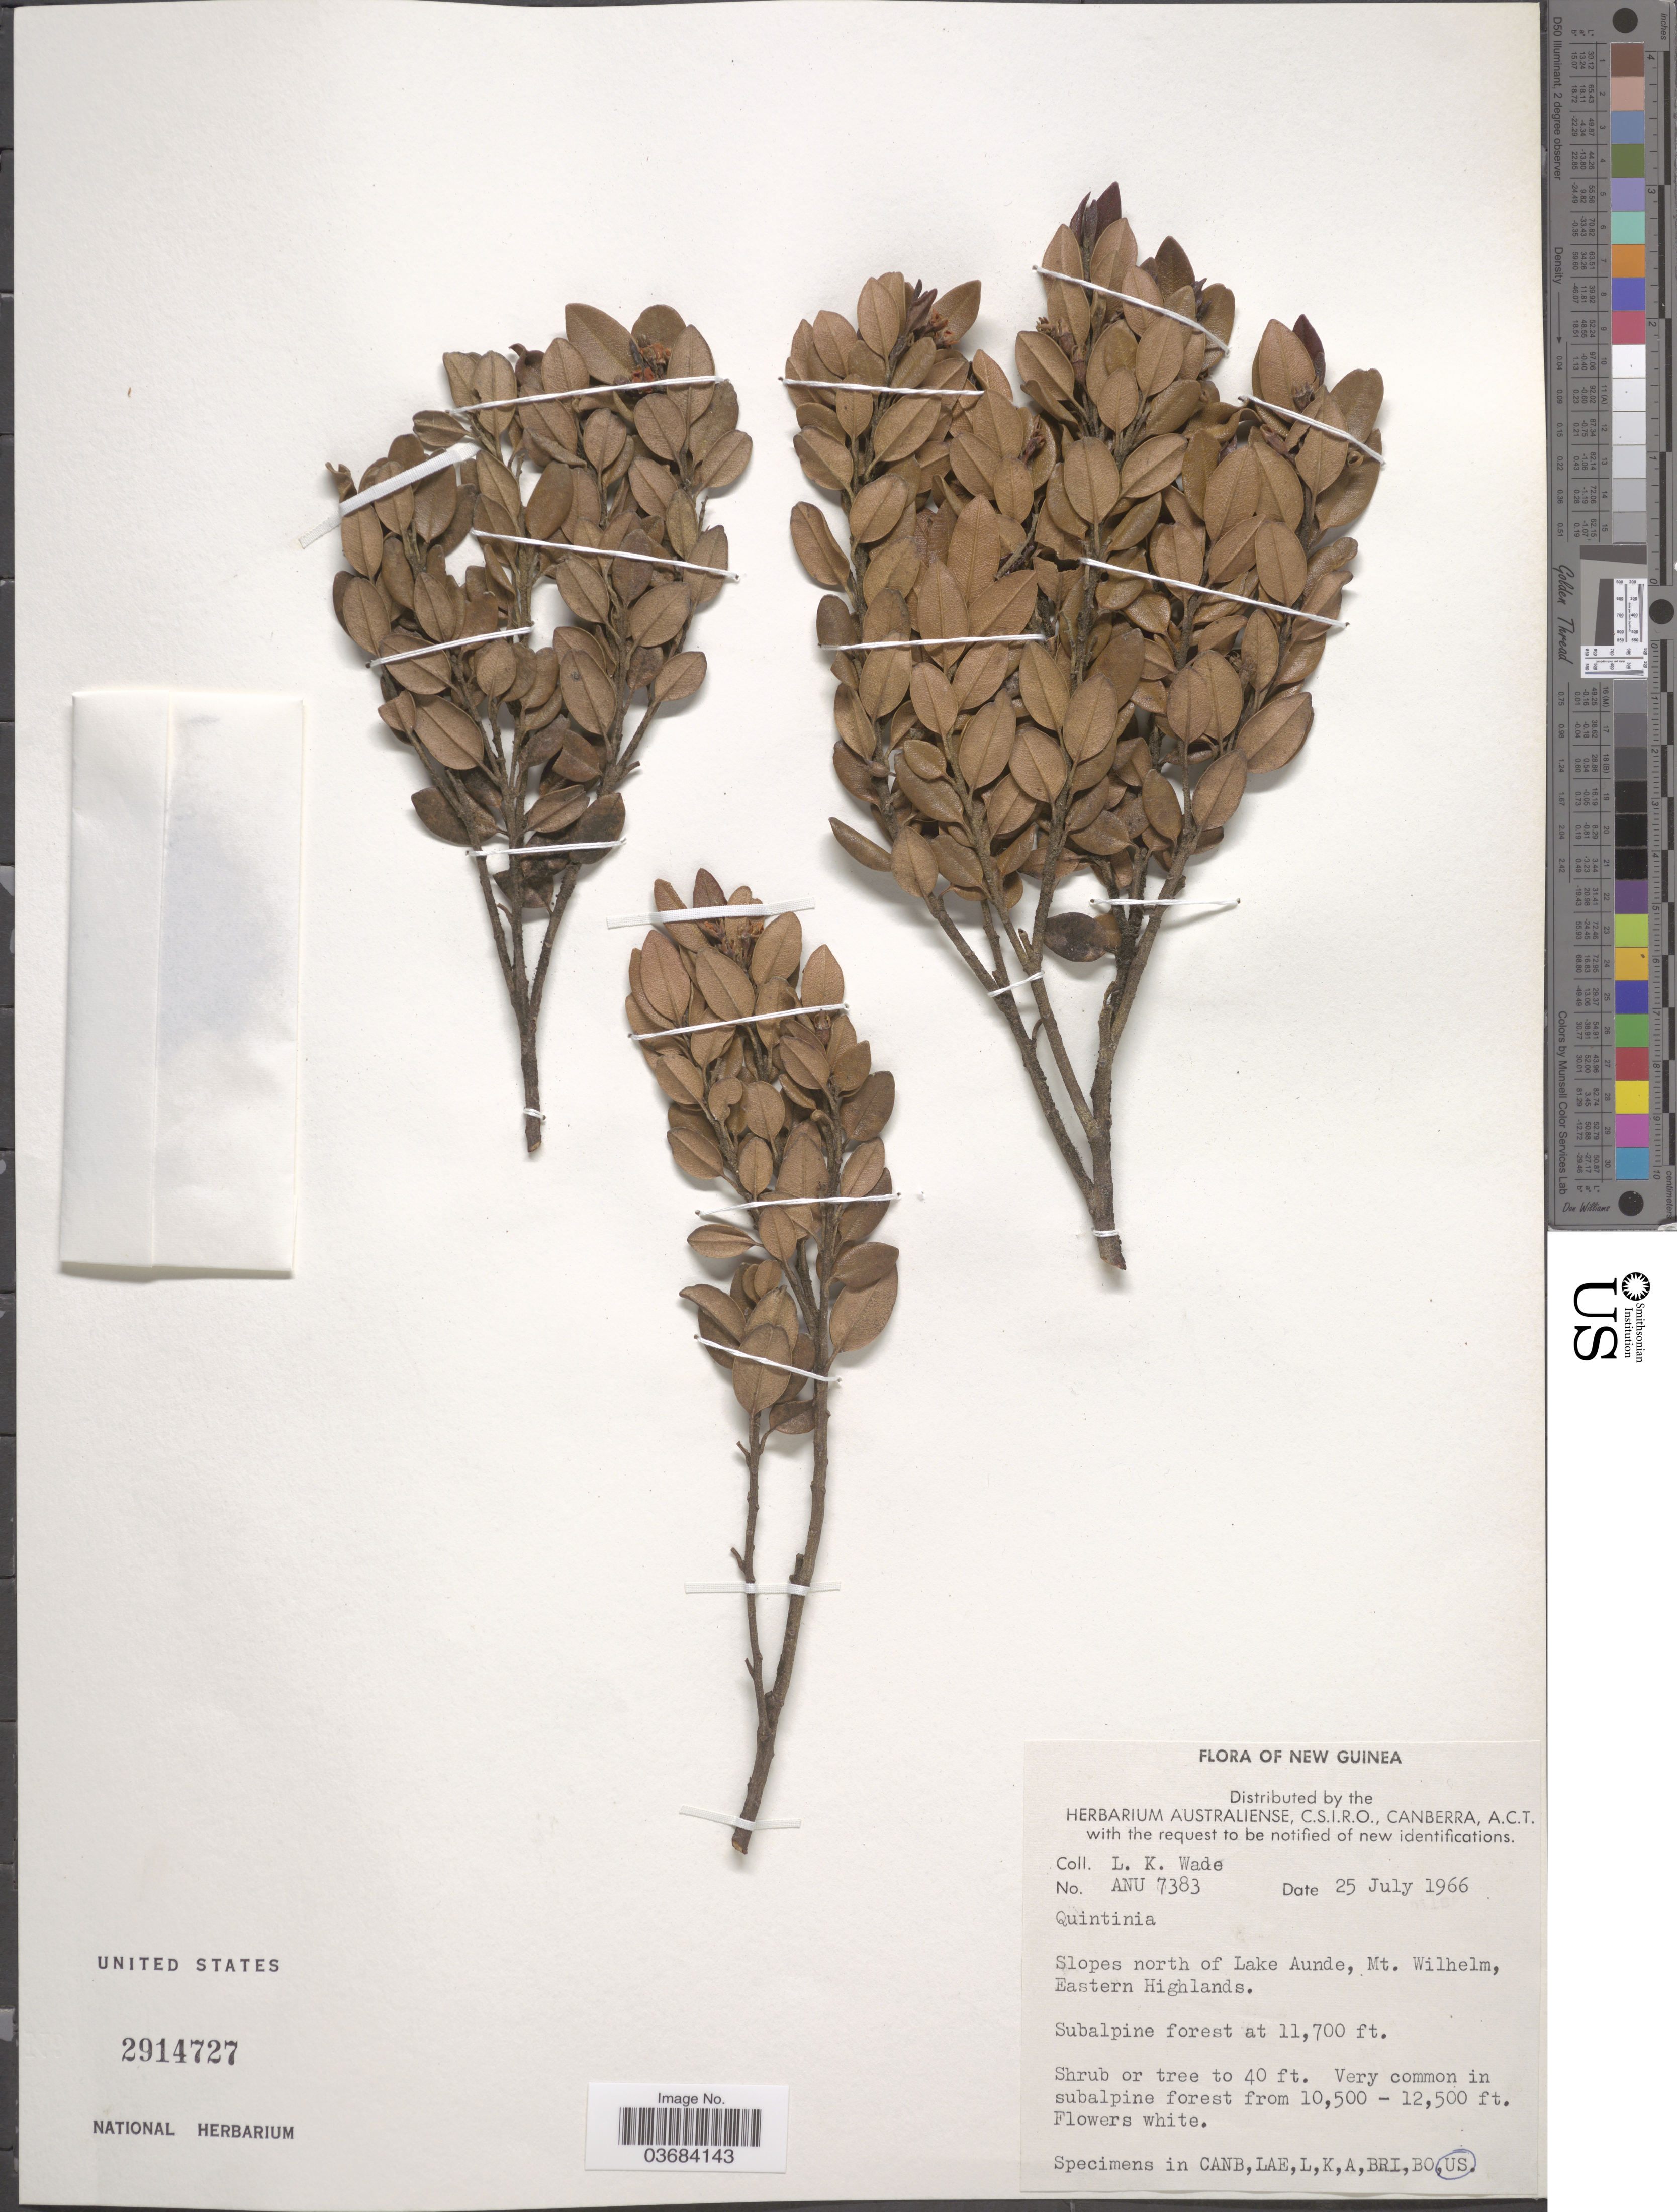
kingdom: Plantae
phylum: Tracheophyta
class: Magnoliopsida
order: Paracryphiales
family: Paracryphiaceae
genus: Quintinia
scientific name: Quintinia sp.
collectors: L. K. Wade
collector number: ANU7383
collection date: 1966-07-25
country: Papua New Guinea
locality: New Guinea. Slopes north of Lake Aunde, Mt. Wilhelm, Eastern Highlands.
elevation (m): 3566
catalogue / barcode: US 2914727